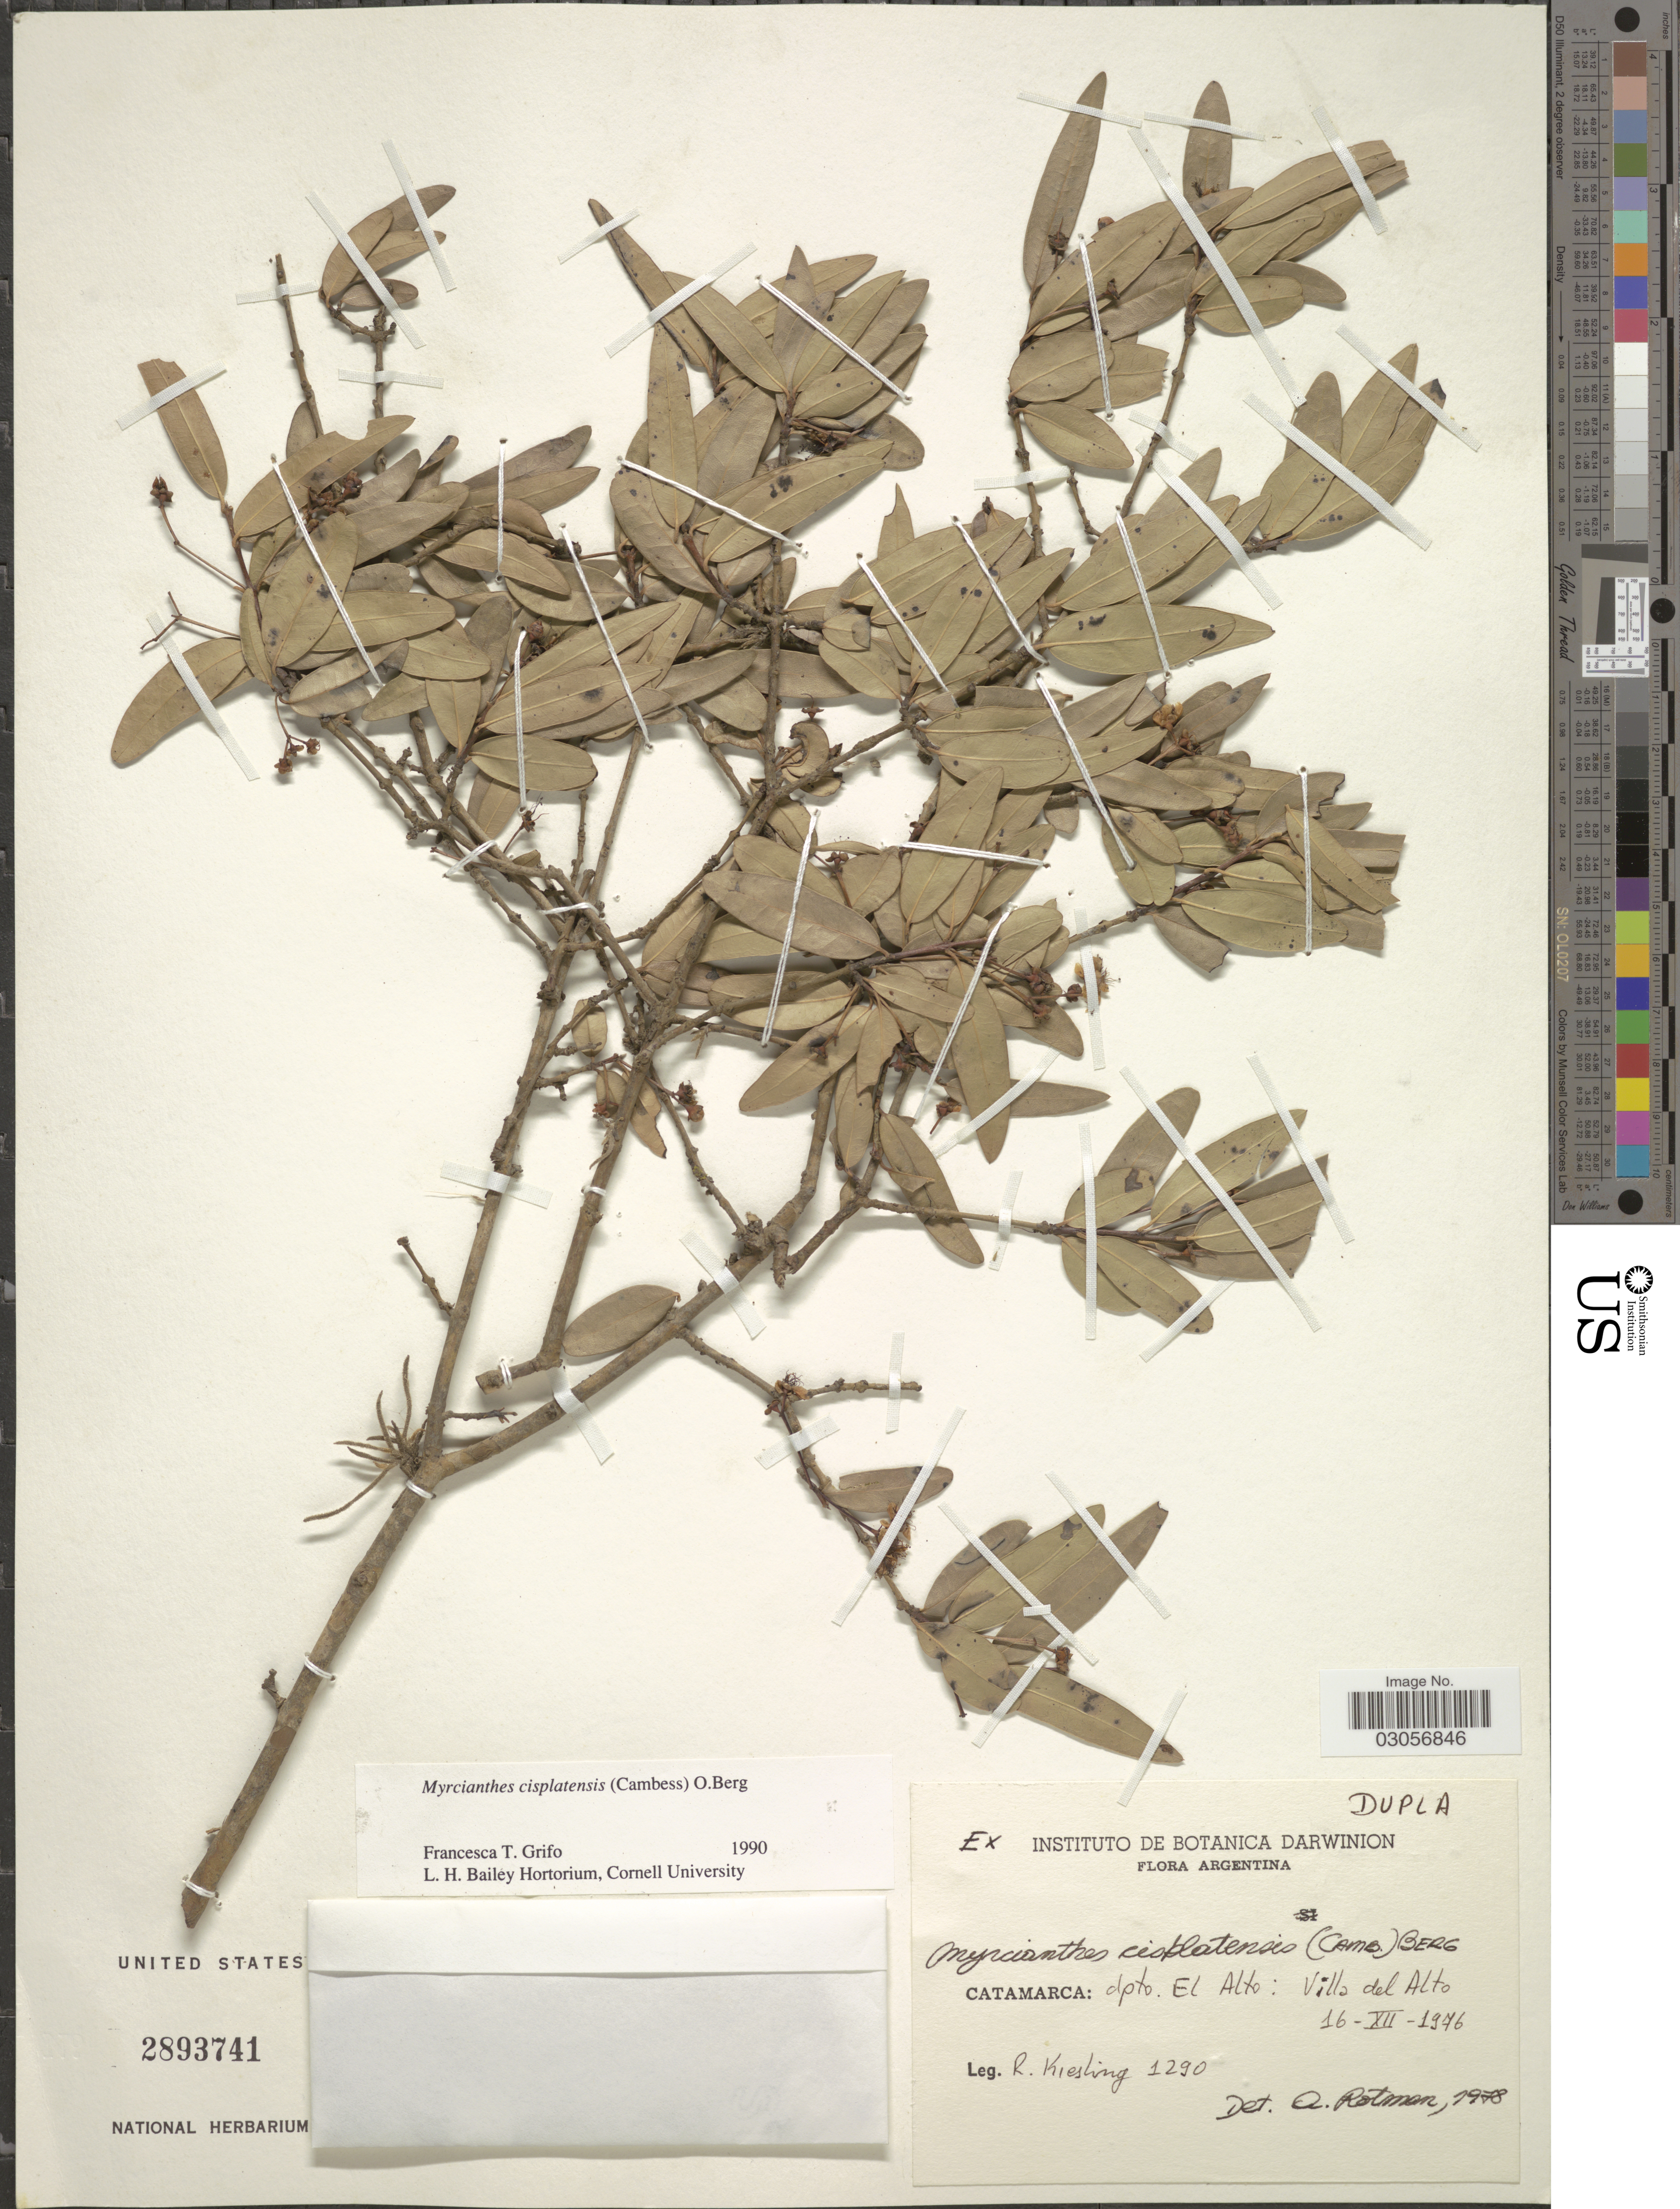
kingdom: Plantae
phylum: Tracheophyta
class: Magnoliopsida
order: Myrtales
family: Myrtaceae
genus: Myrcianthes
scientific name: Myrcianthes cisplatensis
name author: (Cambess.) O. Berg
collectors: R. Kiesling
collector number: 1290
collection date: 1976-12-16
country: Argentina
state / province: Catamarca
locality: Catamarca: Dpto. El Alto: Villa del Alto.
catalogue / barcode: US 2893741